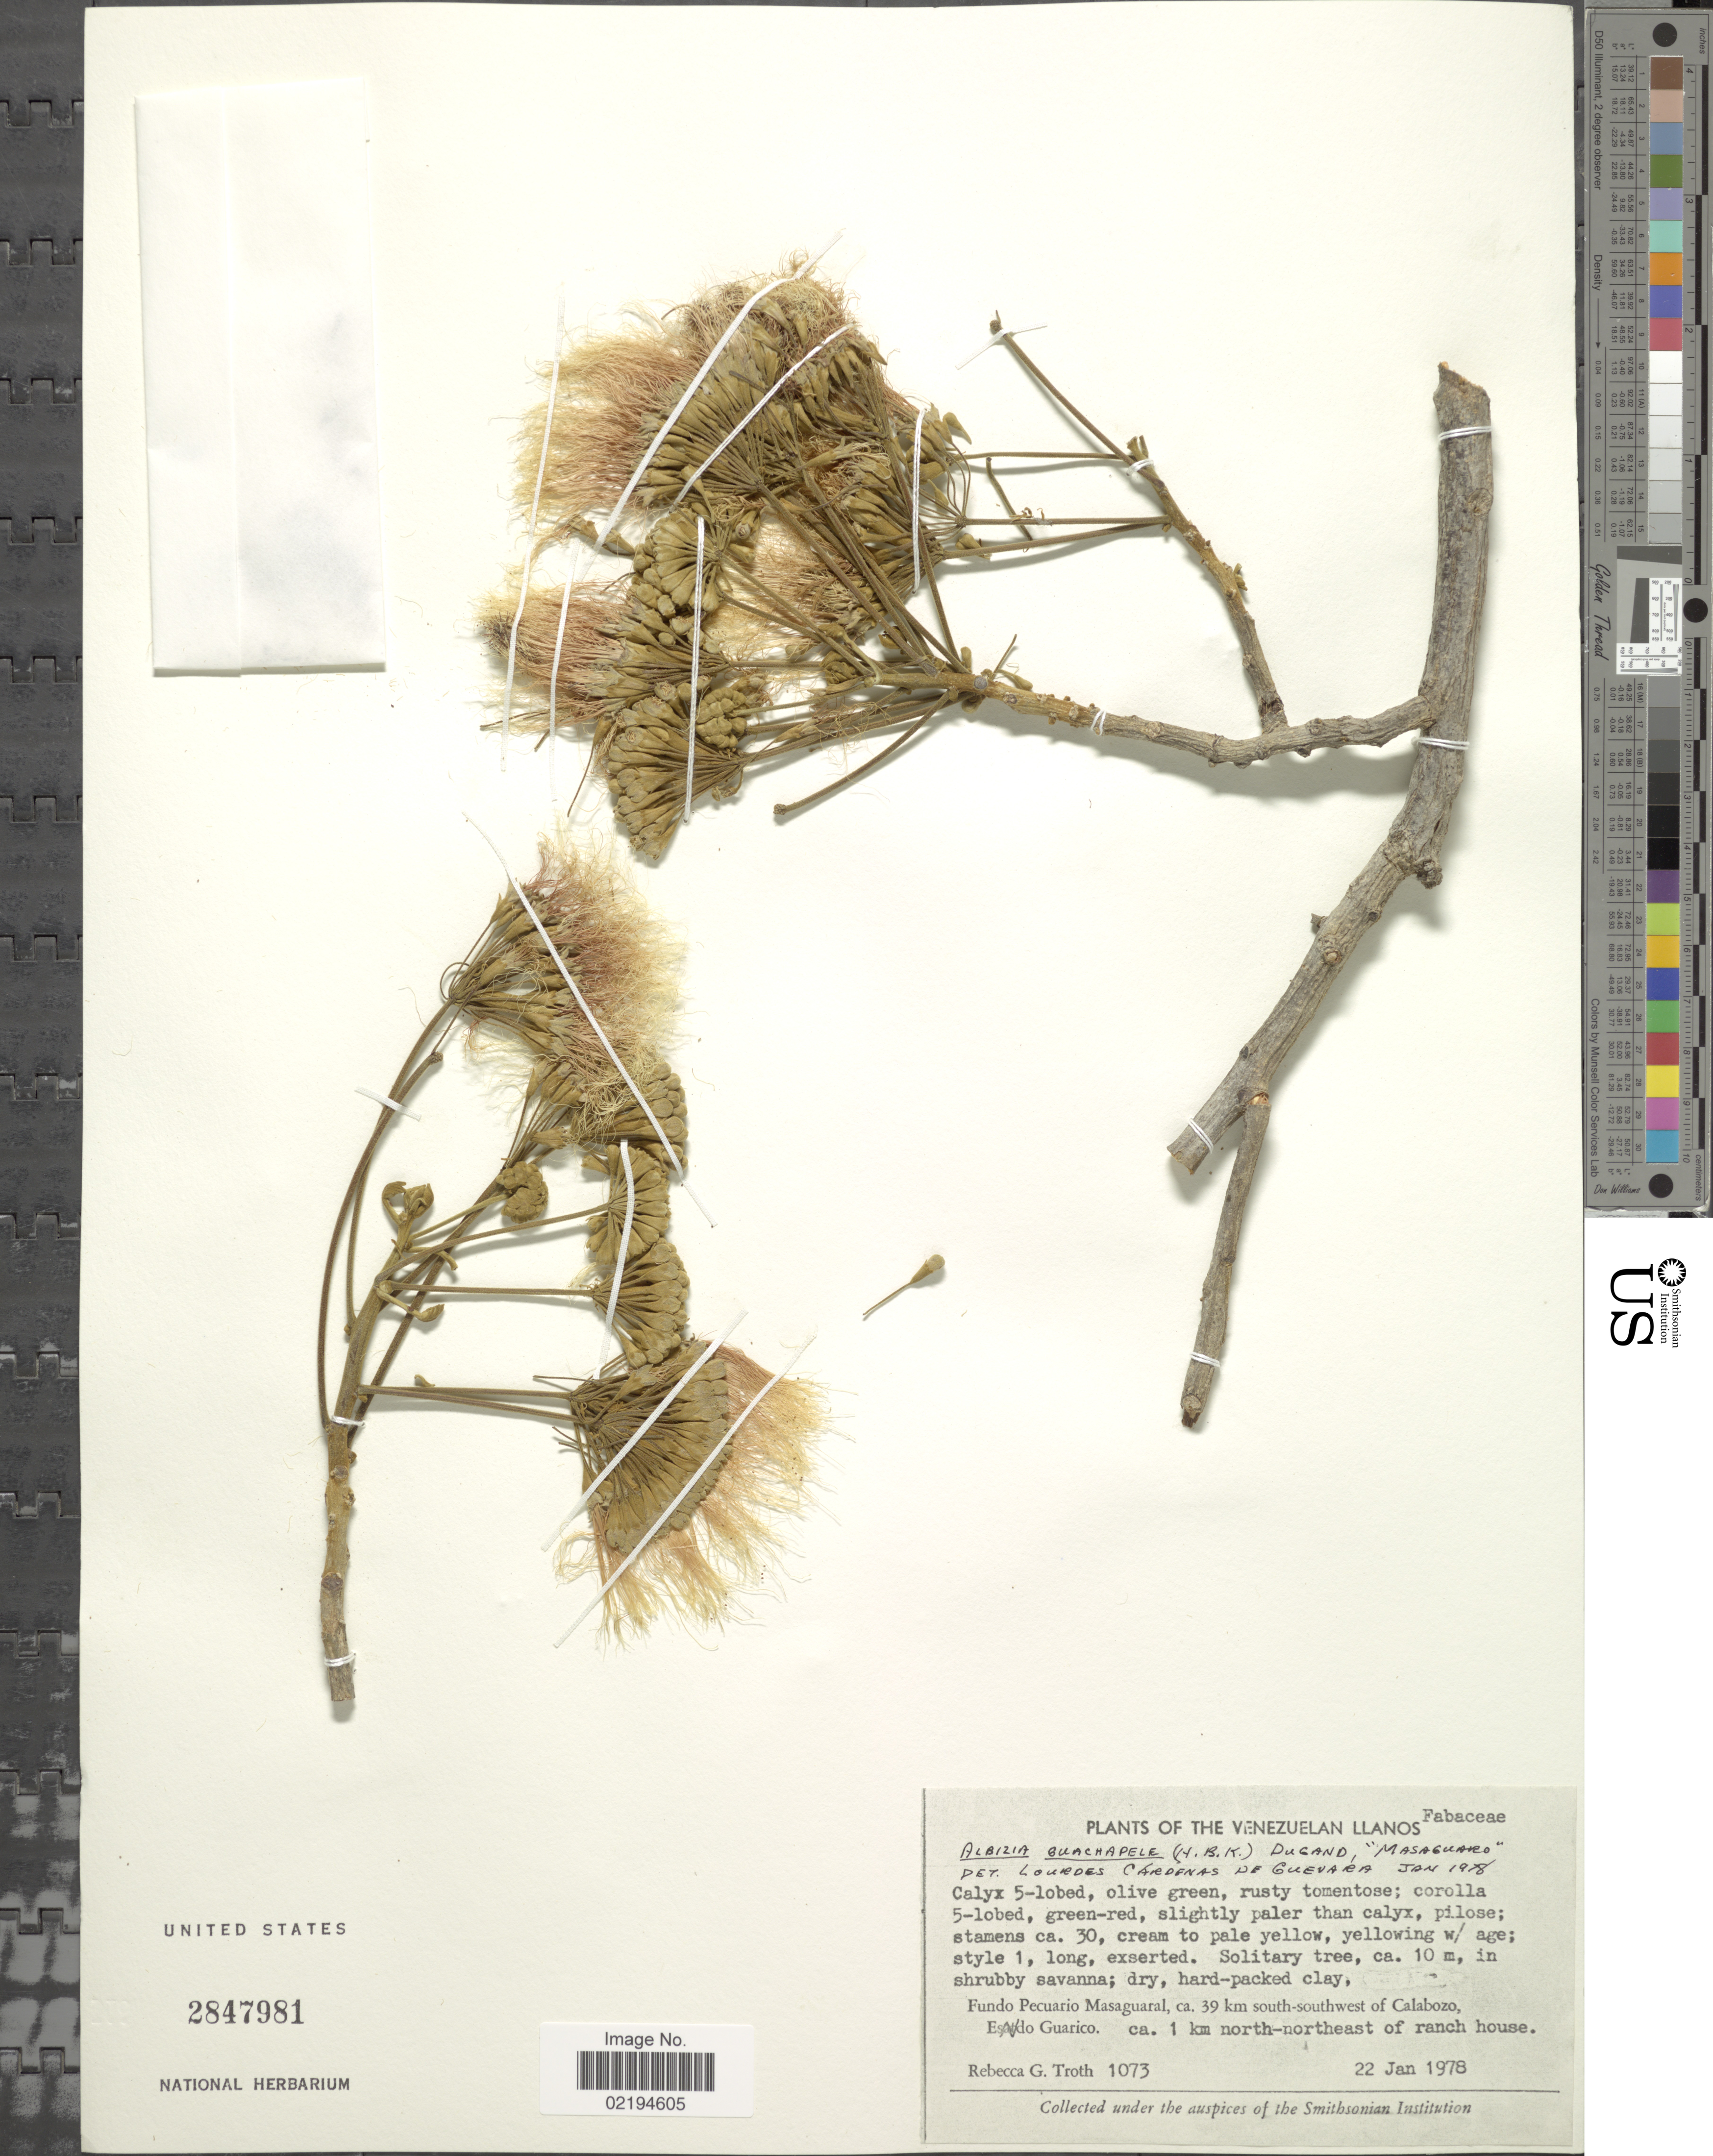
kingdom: Plantae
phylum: Tracheophyta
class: Magnoliopsida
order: Fabales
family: Fabaceae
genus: Pseudosamanea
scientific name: Pseudosamanea guachapele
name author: (Kunth) Harms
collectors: R. Troth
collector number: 1073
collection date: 1978-01-22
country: Venezuela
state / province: Guárico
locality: Fundo Pecuario Masaguaral, ca. 39 km south-southwest of Calabozo, ca. 1 km north-northeast of ranch house.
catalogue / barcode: US 2847981